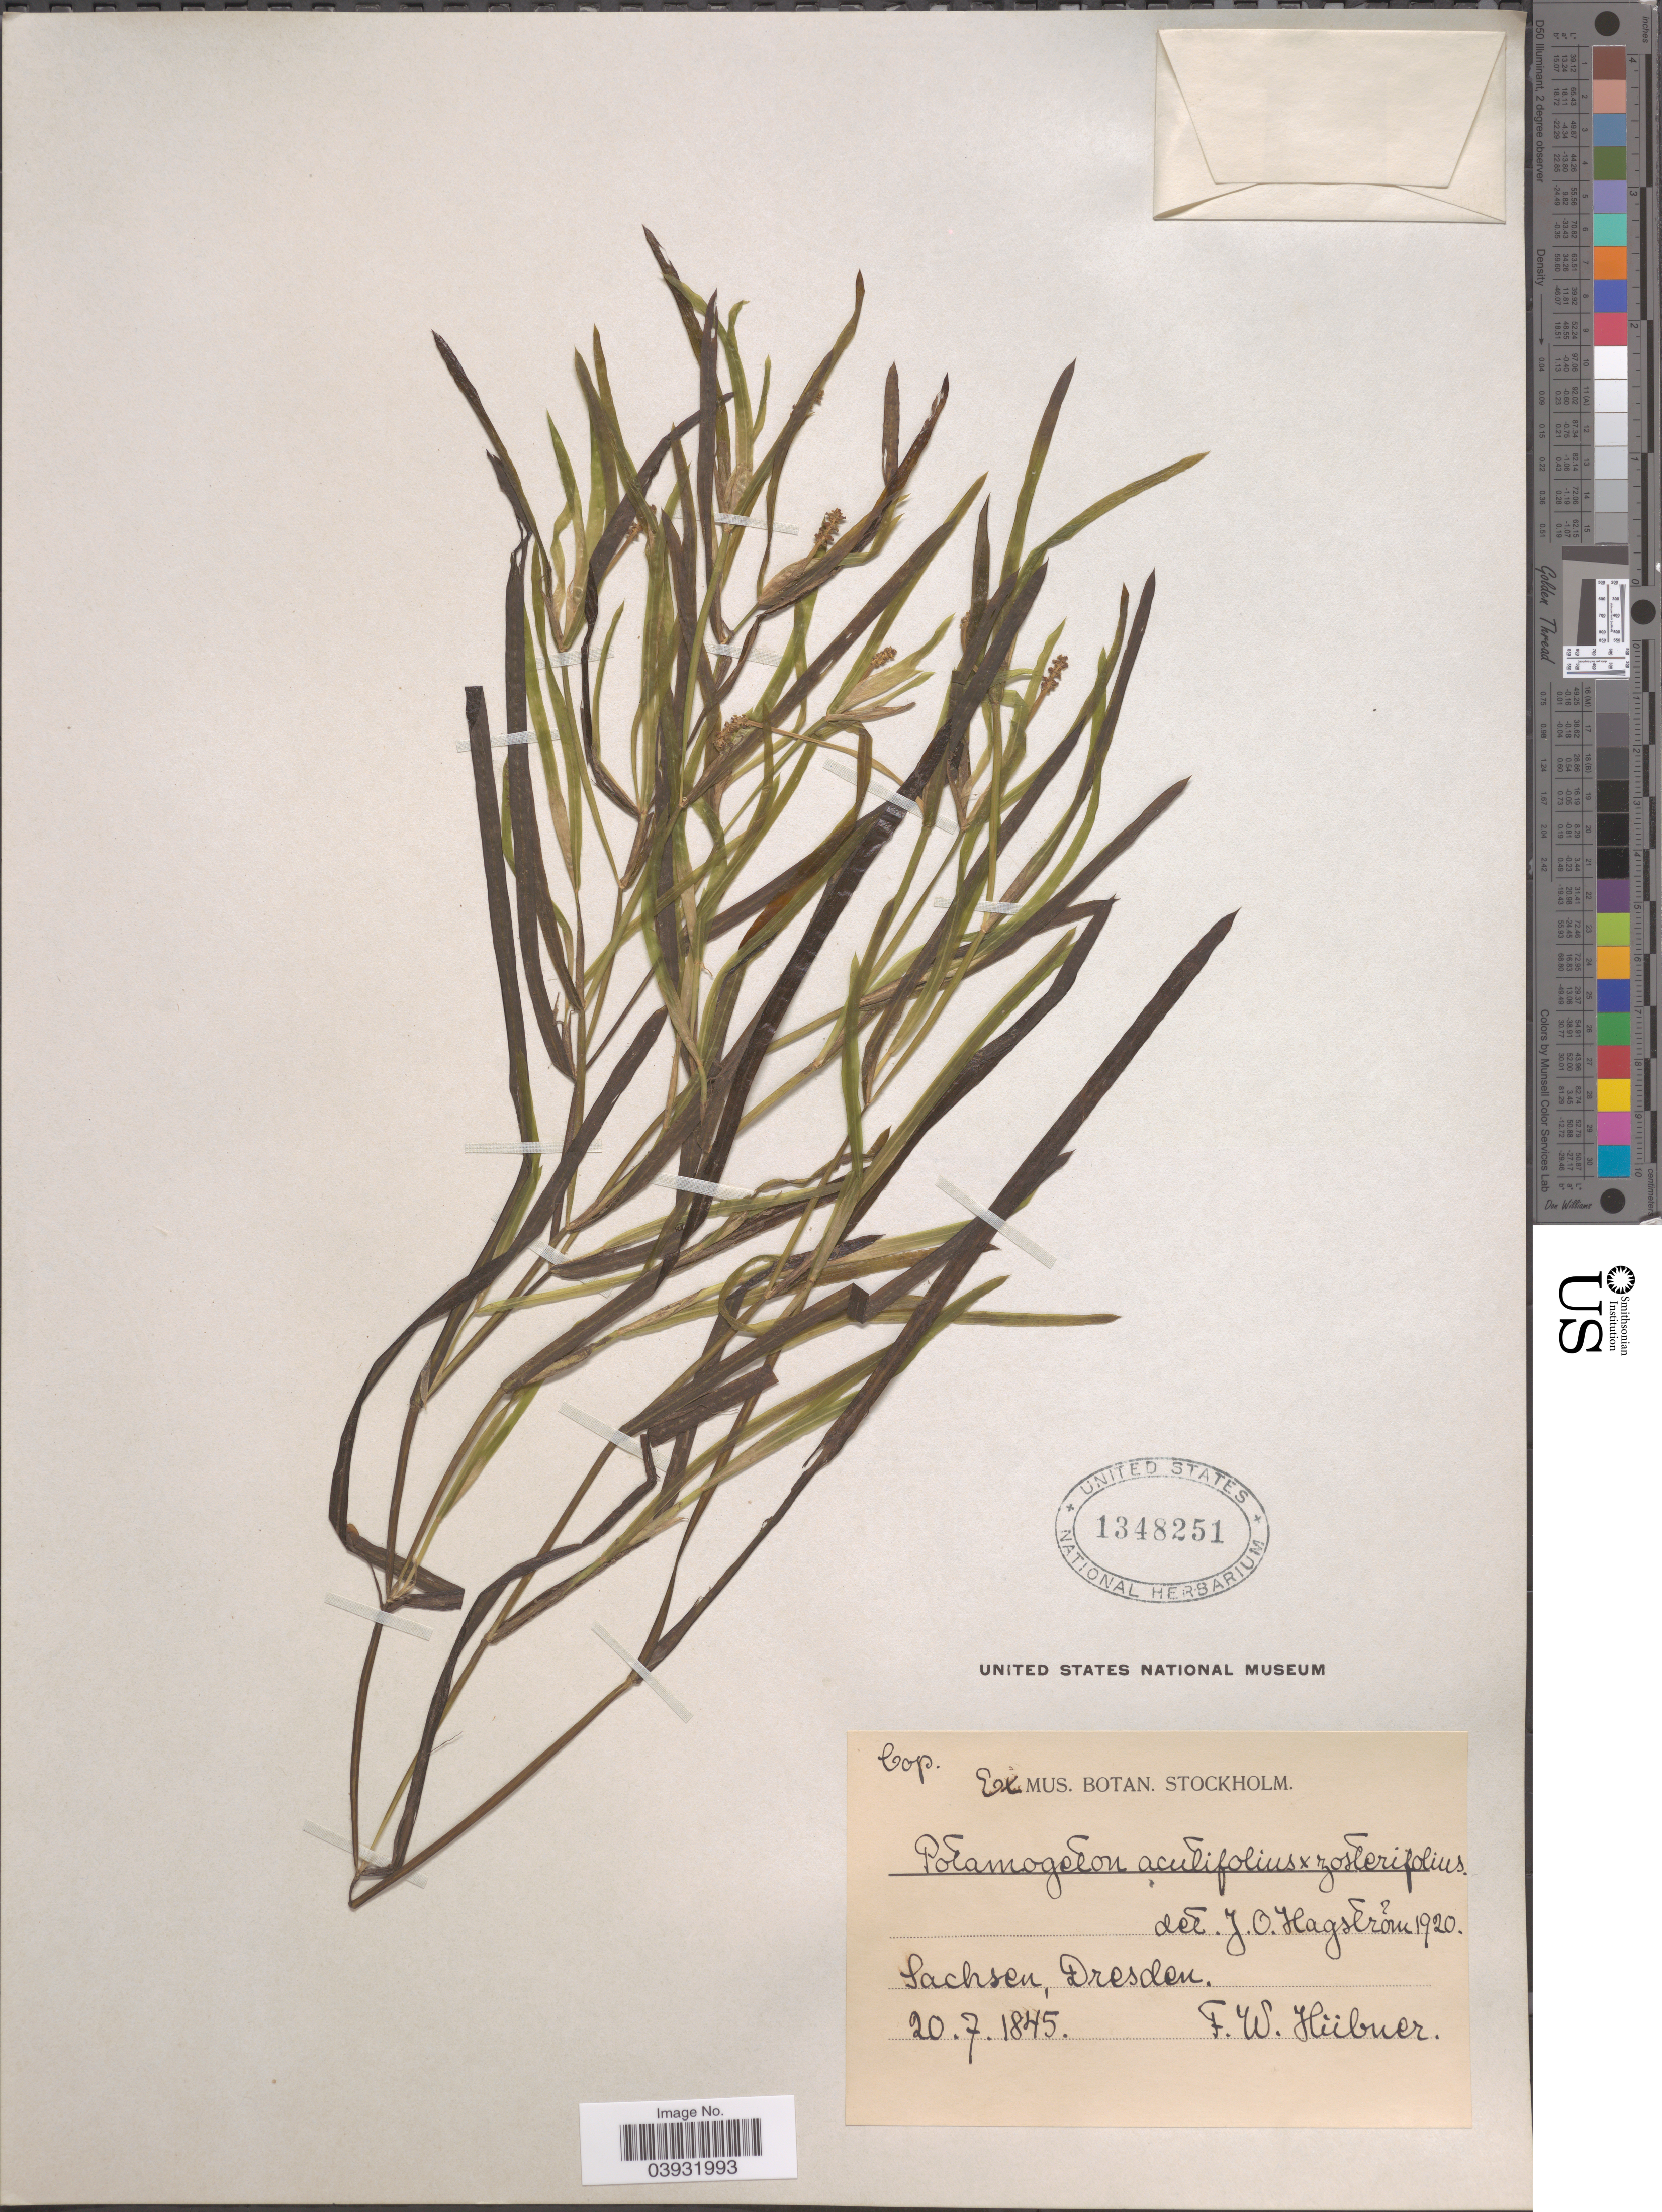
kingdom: Plantae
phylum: Tracheophyta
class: Liliopsida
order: Alismatales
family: Potamogetonaceae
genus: Potamogeton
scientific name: Potamogeton acutifolius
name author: Link ex Roem. & Schult.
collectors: F. Hübner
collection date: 1845-07-20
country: Germany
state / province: Sachsen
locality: Dresden.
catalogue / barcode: US 1348251